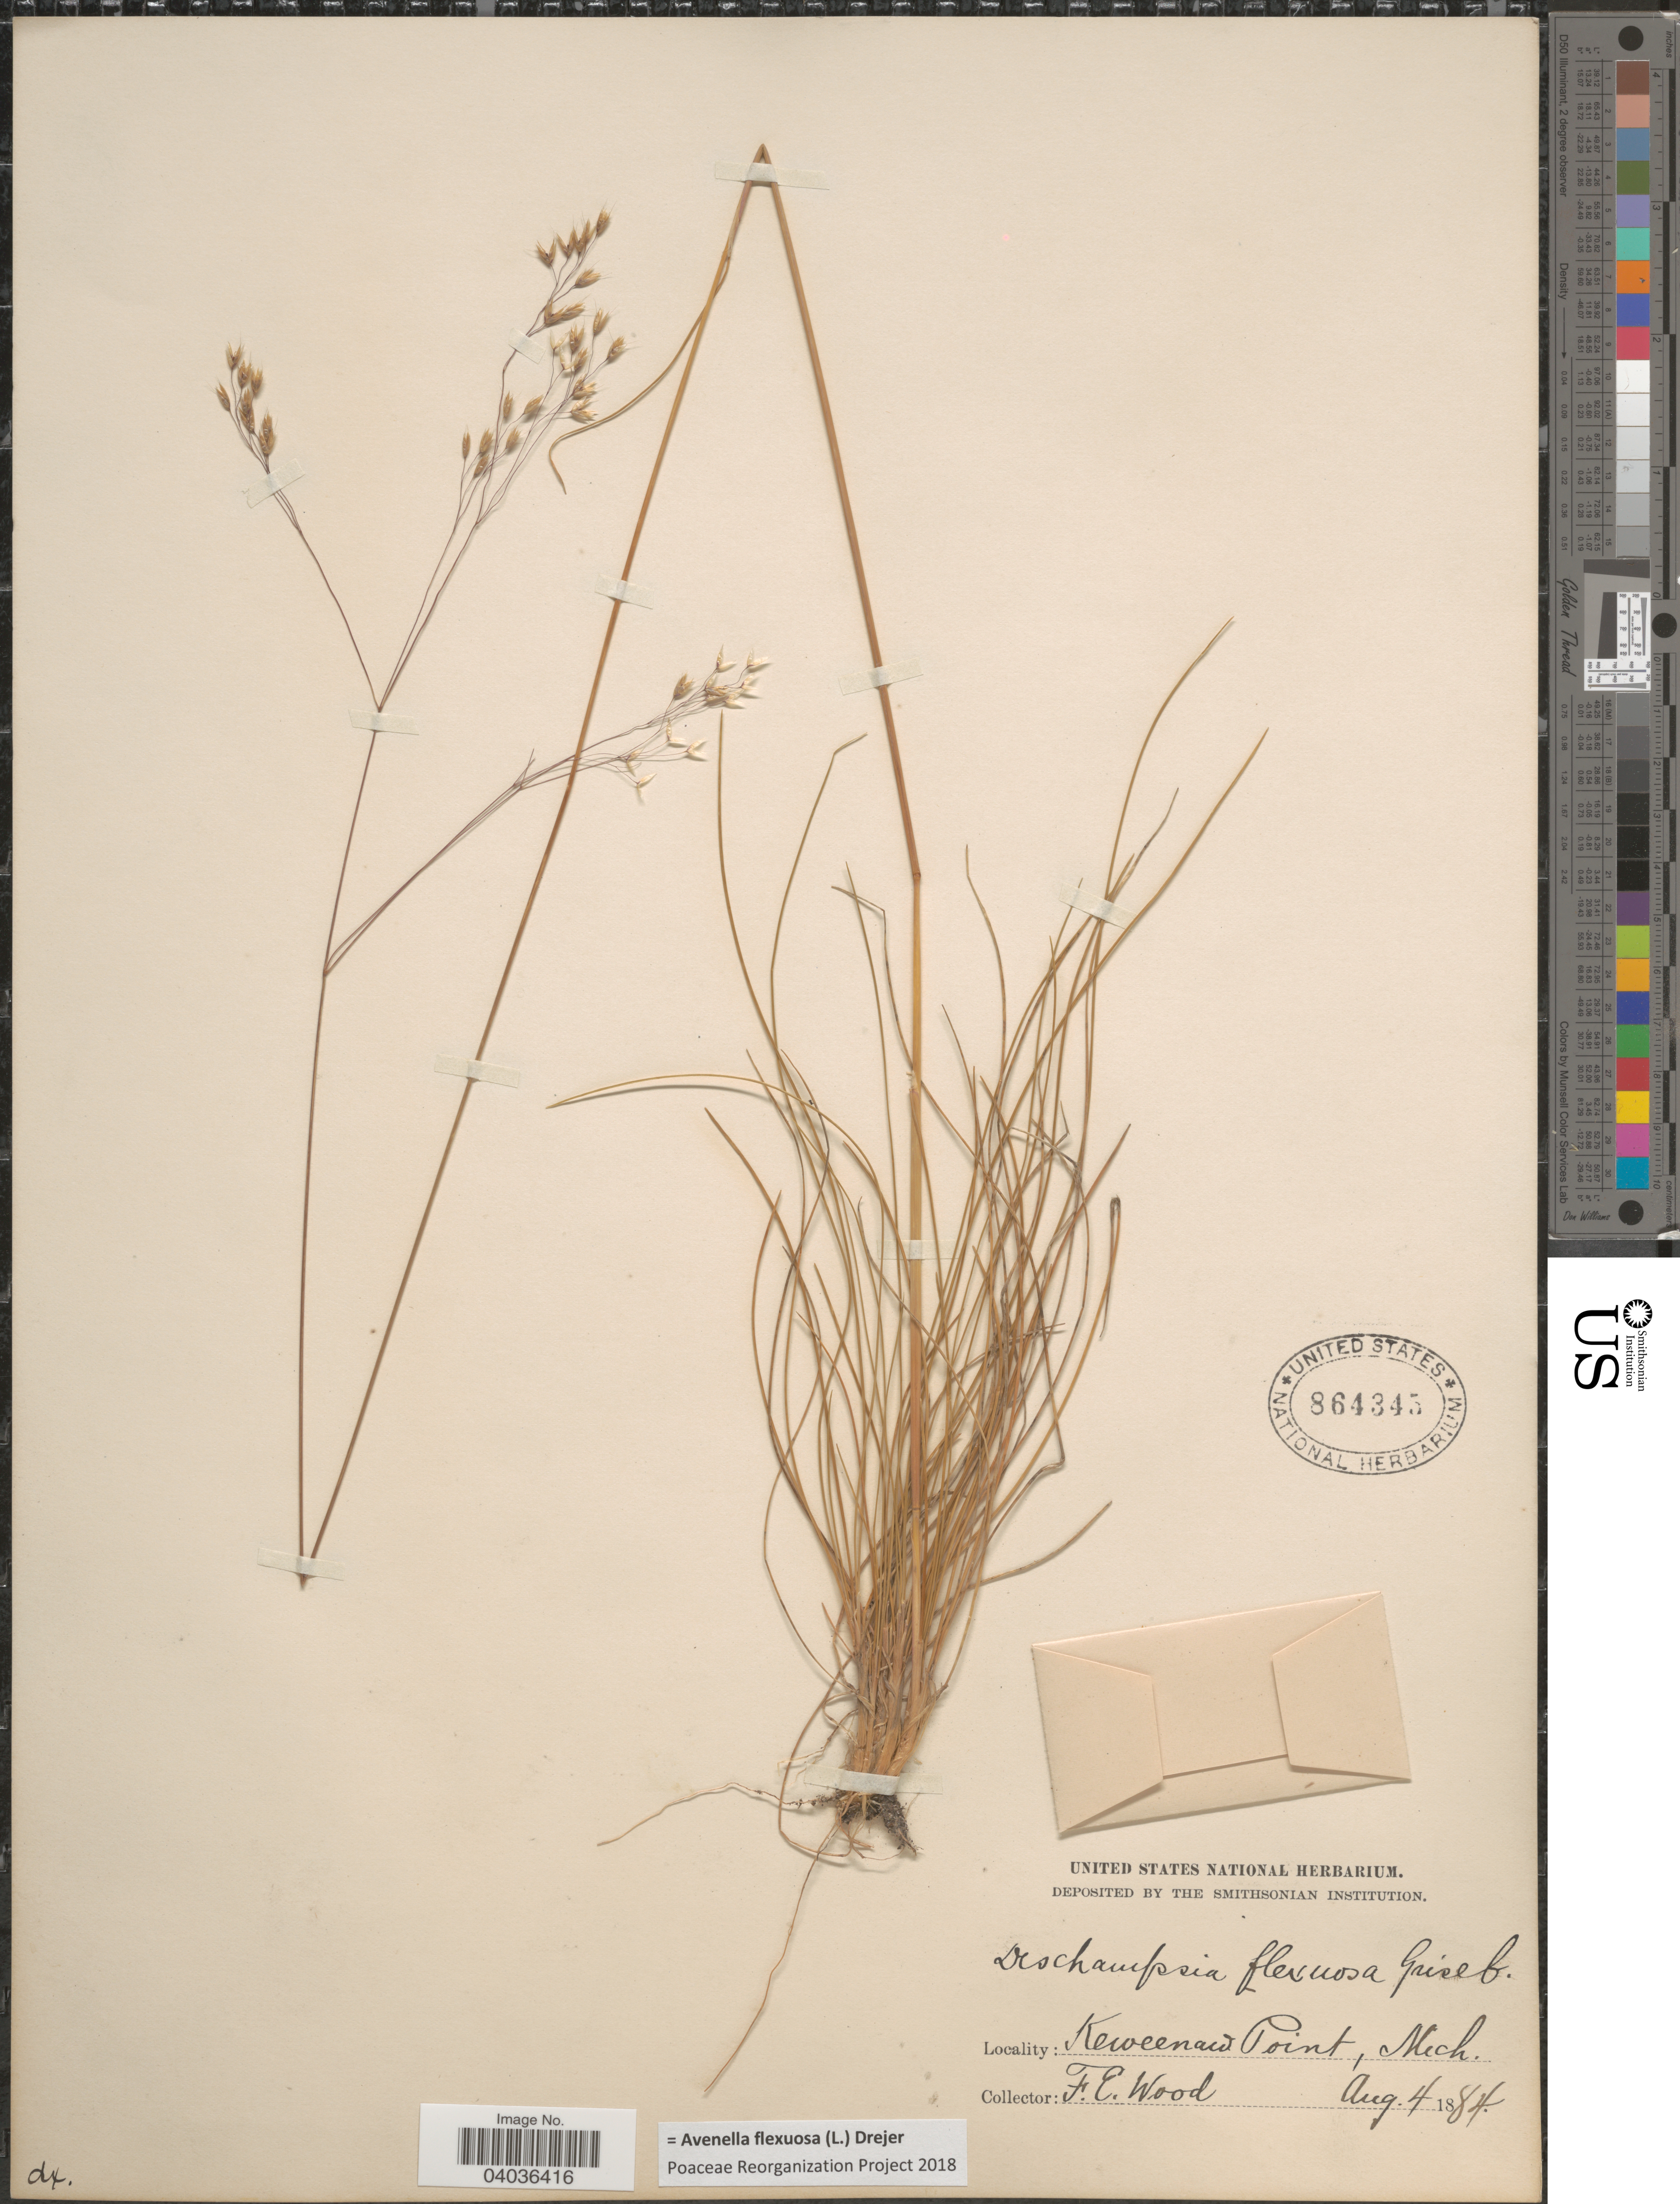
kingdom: Plantae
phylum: Tracheophyta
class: Liliopsida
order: Poales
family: Poaceae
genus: Avenella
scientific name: Avenella flexuosa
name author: (L.) Drejer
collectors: F. Wood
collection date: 1884-08-04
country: United States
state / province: Michigan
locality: Keweenaw Point.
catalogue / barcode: US 864345